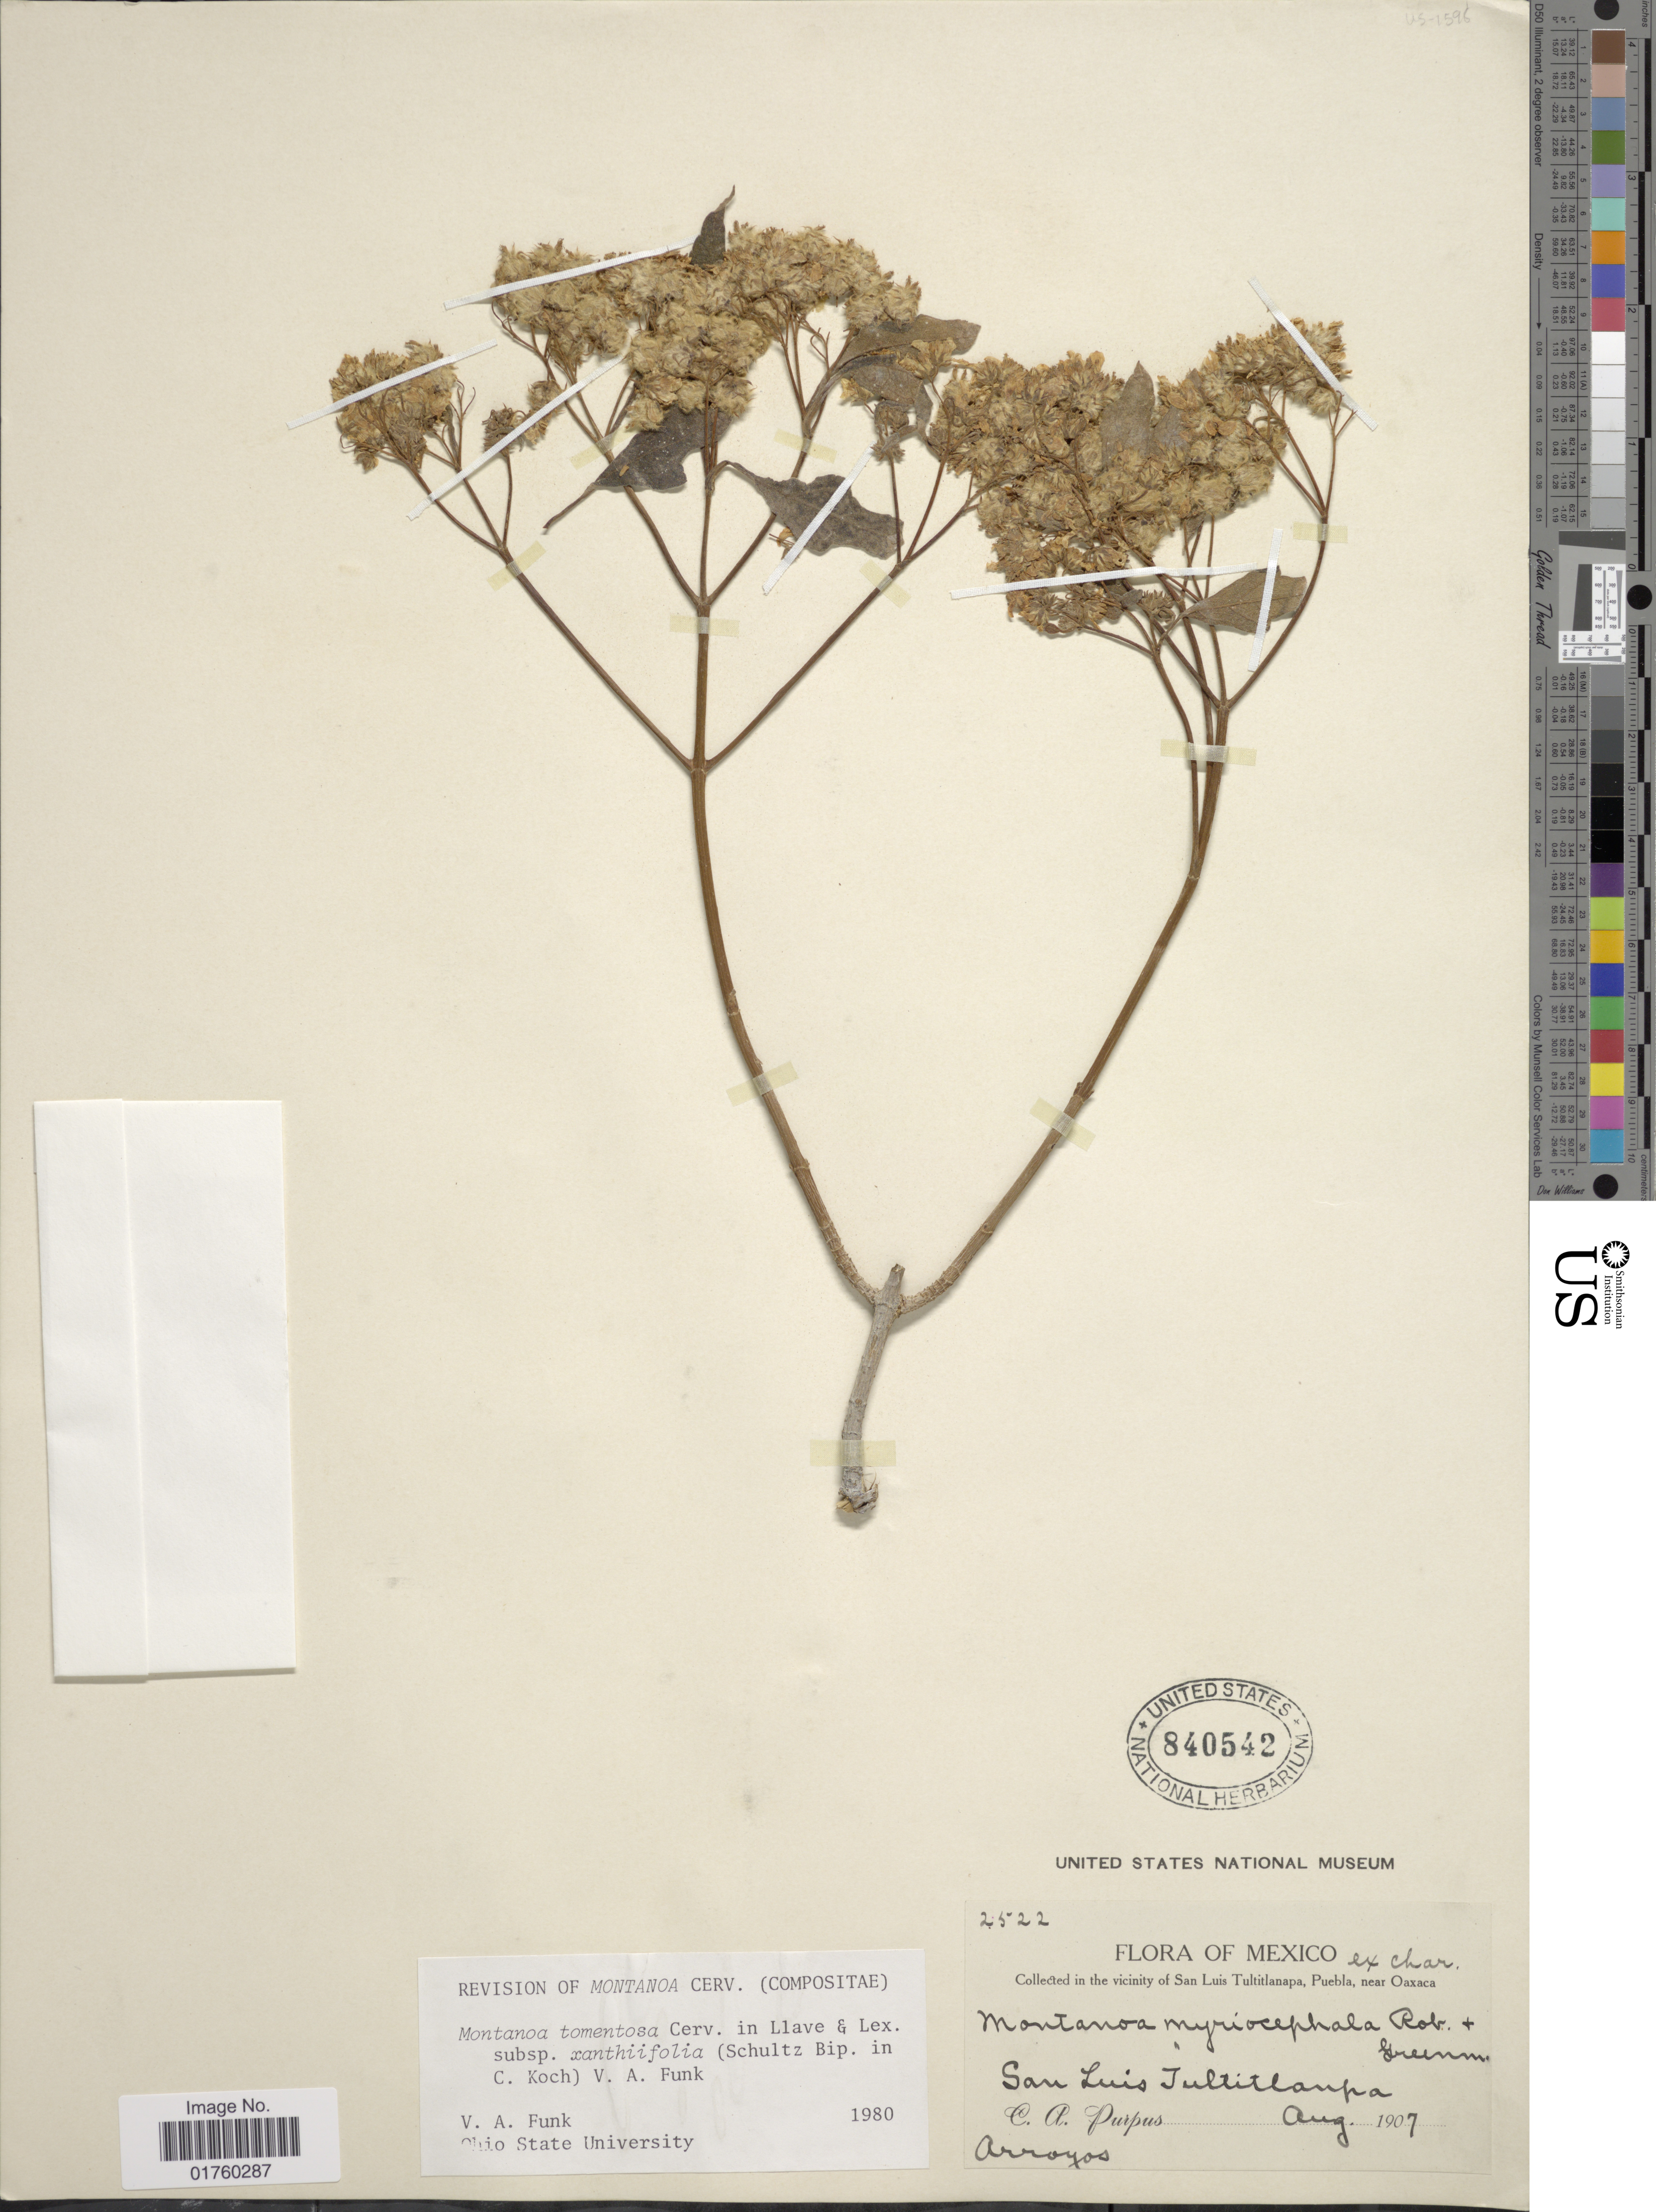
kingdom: Plantae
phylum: Tracheophyta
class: Magnoliopsida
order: Asterales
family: Asteraceae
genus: Montanoa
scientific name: Montanoa tomentosa subsp. xanthiifolia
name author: (Sch. Bip. in C. Koch) V.A. Funk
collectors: C. A. Purpus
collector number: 2522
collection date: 1907-08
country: Mexico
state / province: Puebla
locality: In the vicinity of San Luis Tultitlanapa, Puebla, near Oaxaca. Arroyos.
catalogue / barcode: US 840542